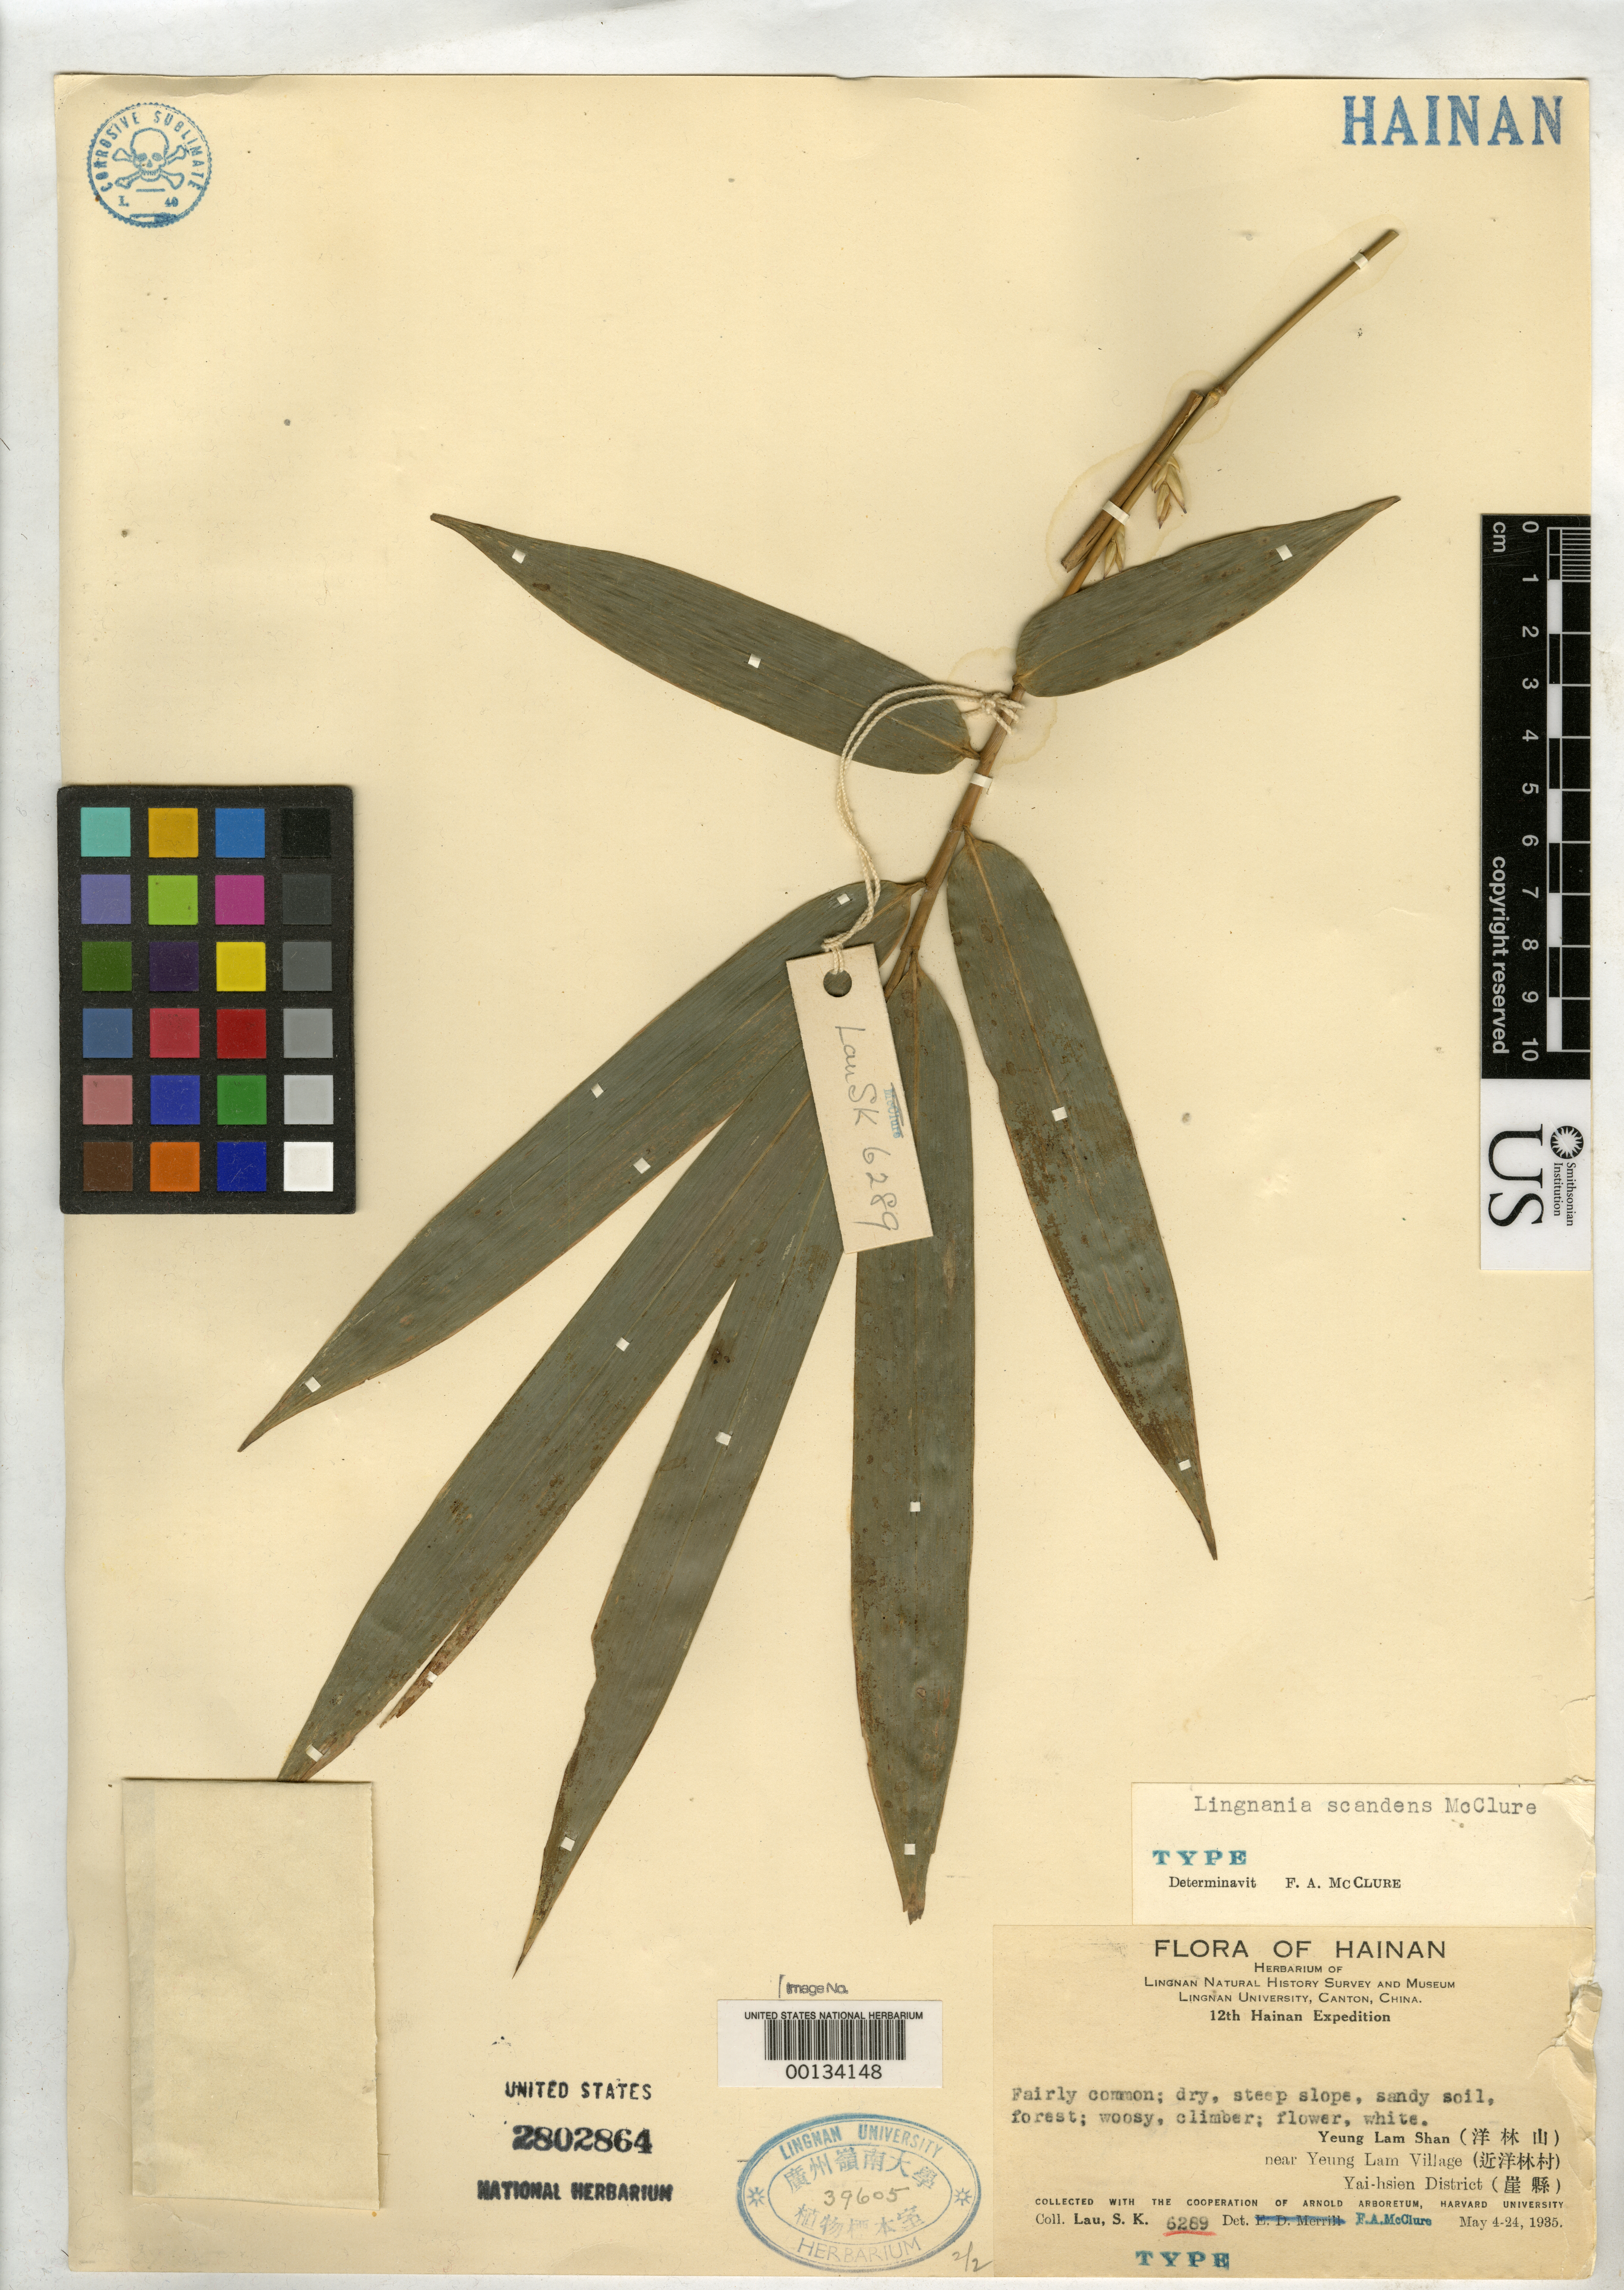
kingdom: Plantae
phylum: Tracheophyta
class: Liliopsida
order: Poales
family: Poaceae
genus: Lingnania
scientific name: Lingnania scandens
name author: McClure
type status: Type Collection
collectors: S. K. Lau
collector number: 6289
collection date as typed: May 1935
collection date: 1935-05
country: China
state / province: Hainan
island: Hainan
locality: Yueng Lam Shan.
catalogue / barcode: US 39605